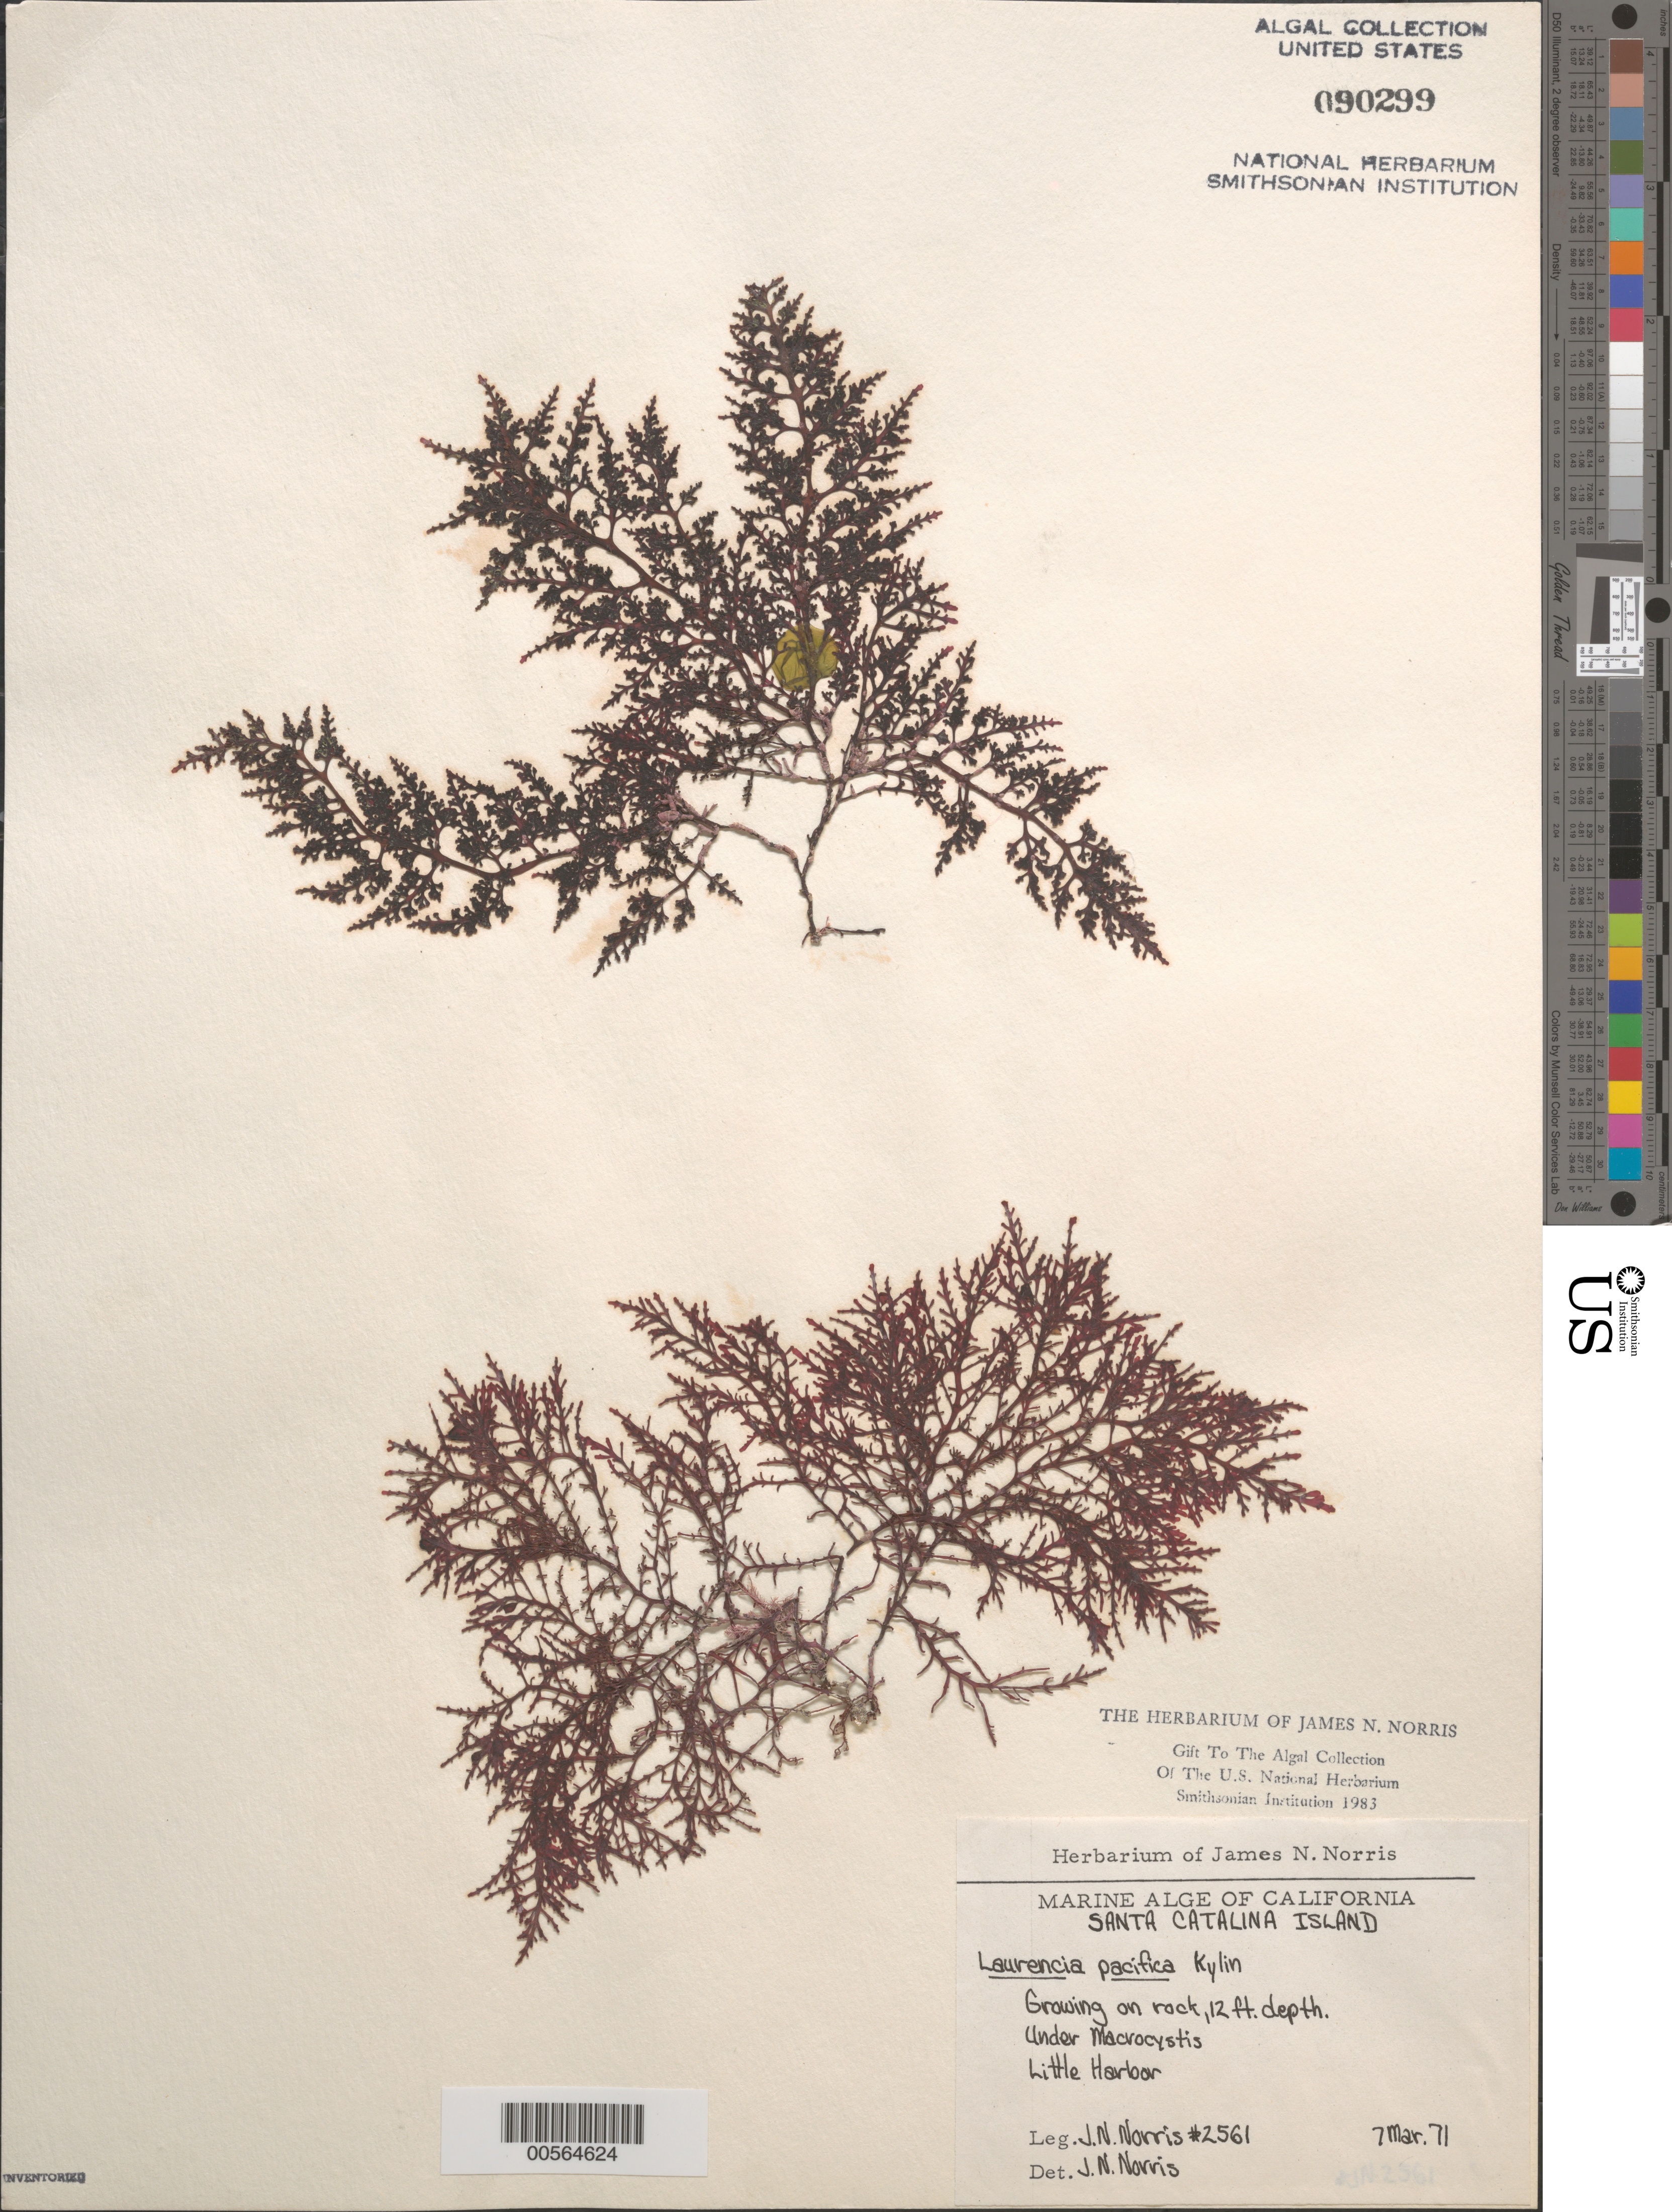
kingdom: Plantae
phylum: Rhodophyta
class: Florideophyceae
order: Ceramiales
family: Rhodomelaceae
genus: Laurencia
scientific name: Laurencia pacifica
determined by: Norris, James N.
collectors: J. N. Norris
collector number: JN-2561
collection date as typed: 07 Mar 1971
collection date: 1971-03-07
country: United States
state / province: California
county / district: Los Angeles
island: Santa Catalina Island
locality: Little Harbor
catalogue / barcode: US 90299